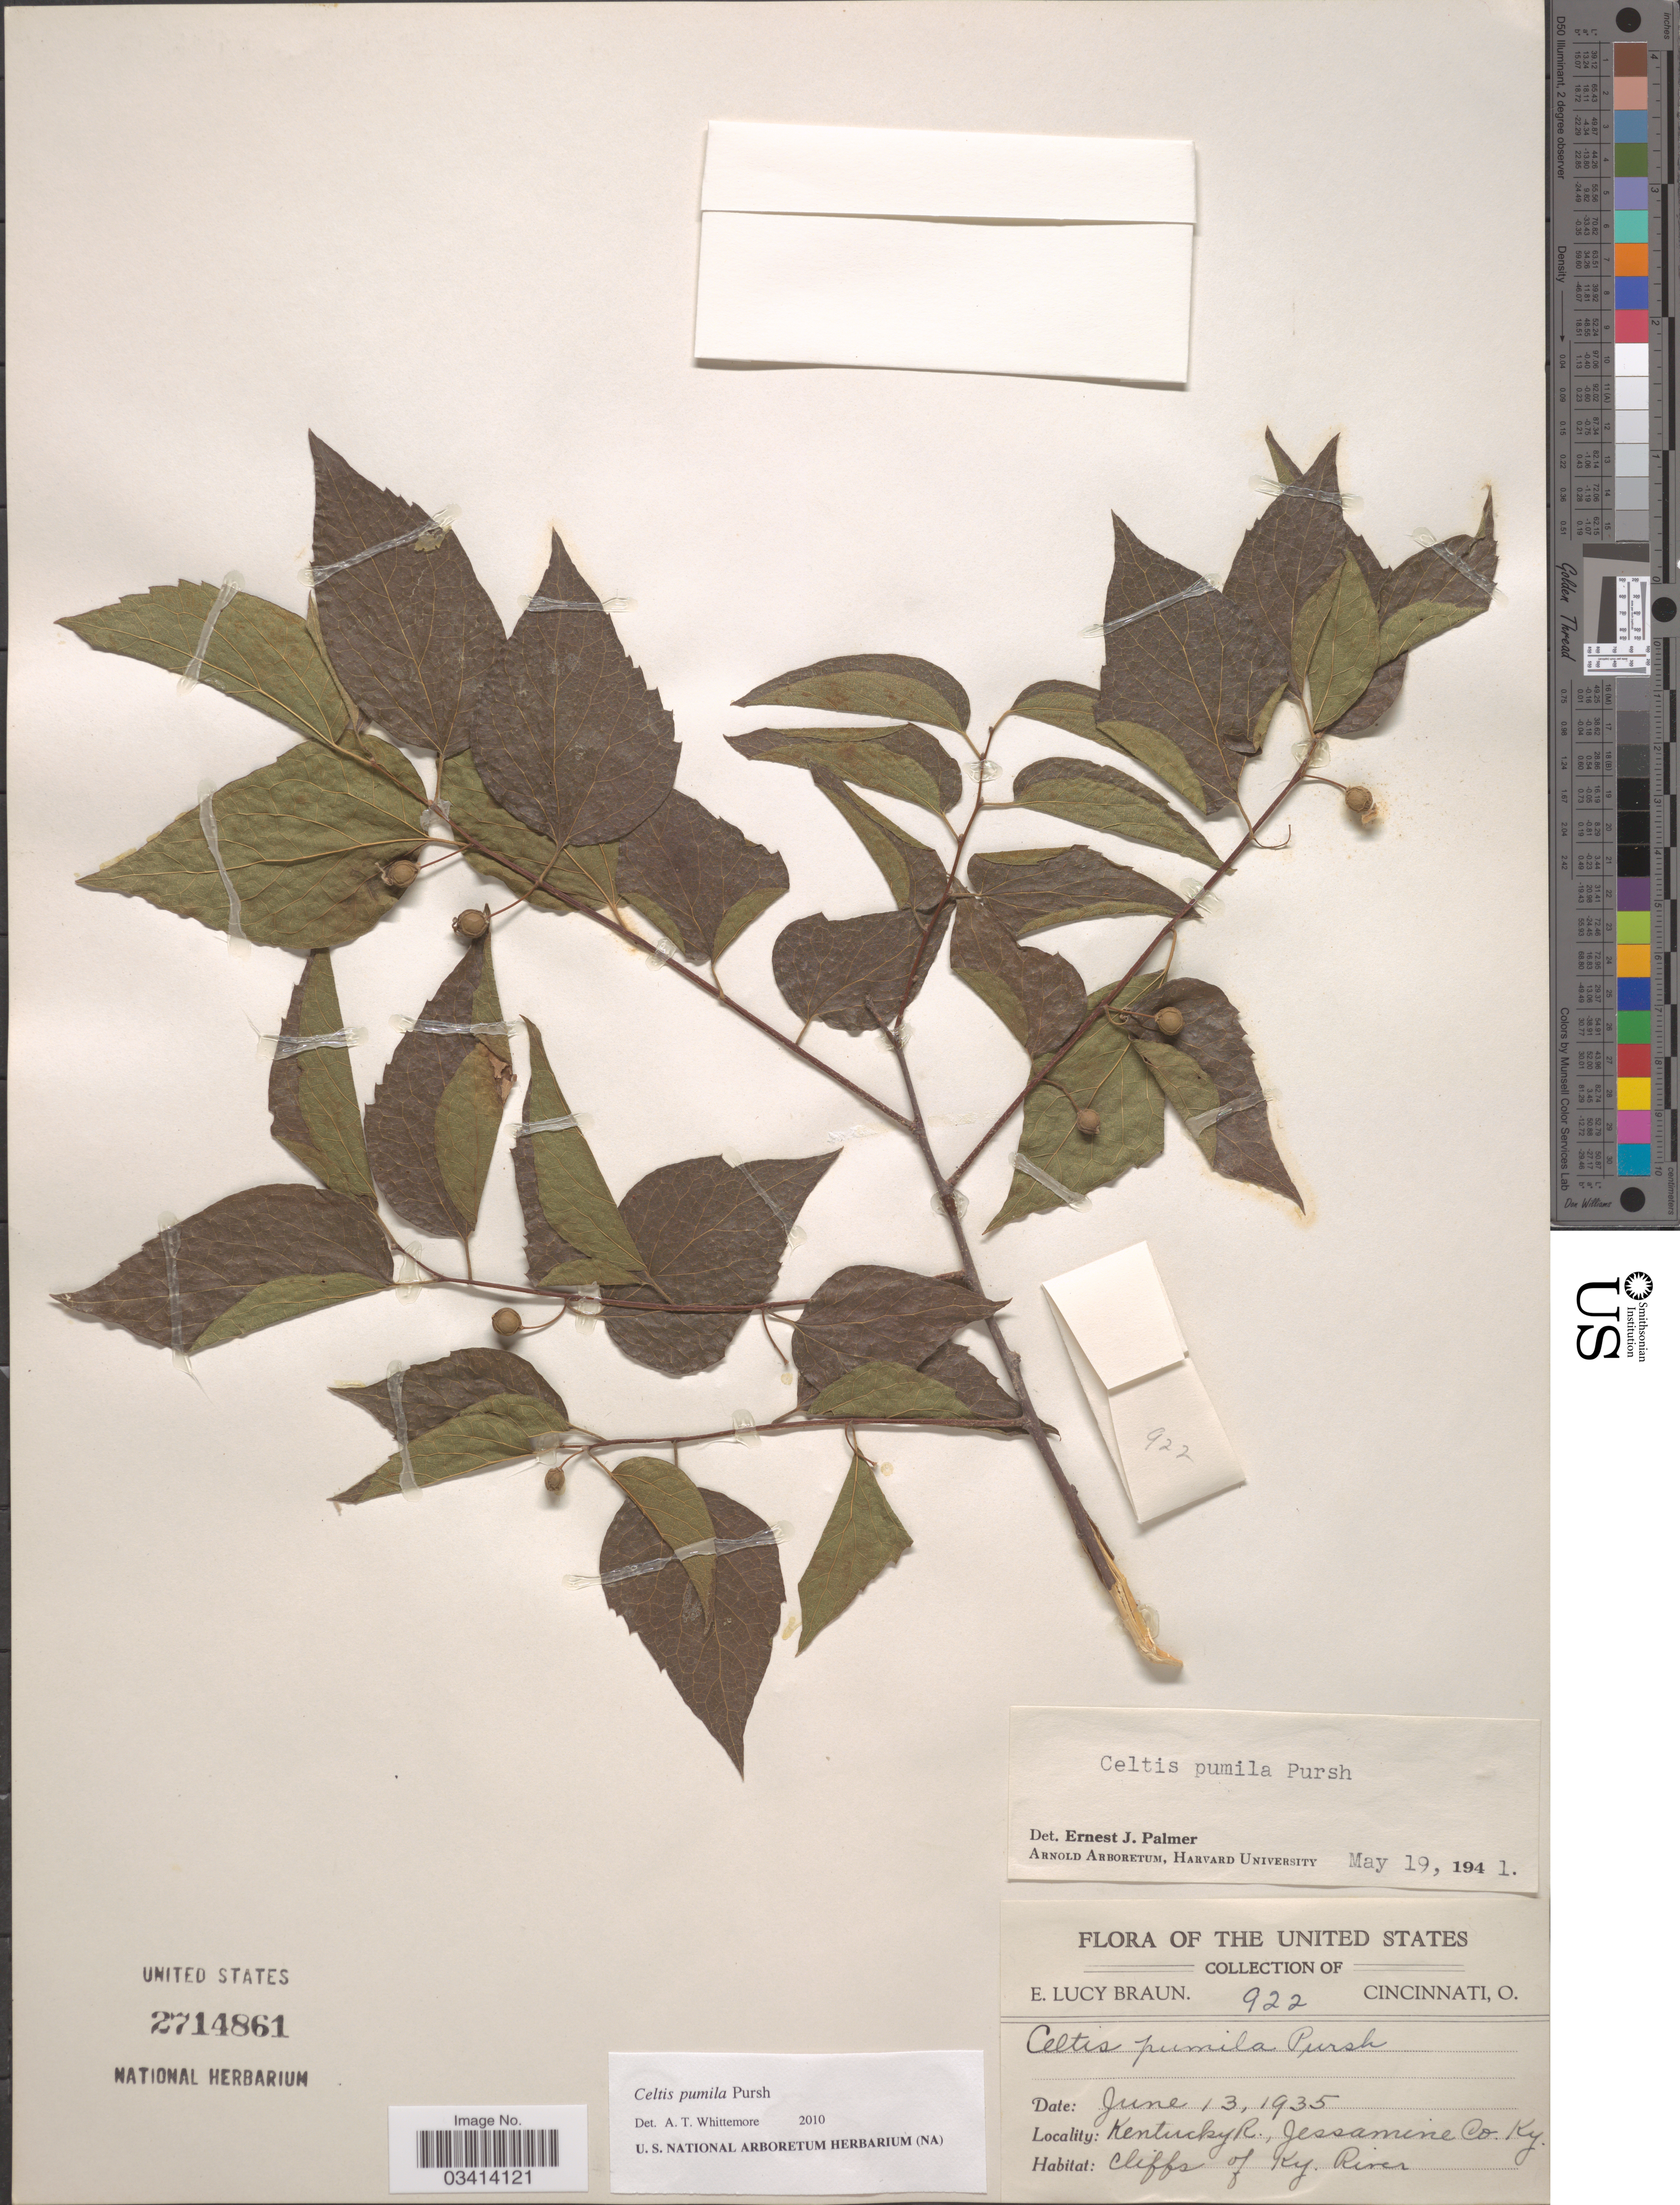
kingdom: Plantae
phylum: Tracheophyta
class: Magnoliopsida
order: Rosales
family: Cannabaceae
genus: Celtis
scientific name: Celtis pumila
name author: Pursh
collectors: E. L. Braun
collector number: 922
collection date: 1935-06-13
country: United States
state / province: Kentucky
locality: Kentucky R., Jessamine Co. Cliffs of Ky. River.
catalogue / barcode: US 2714861